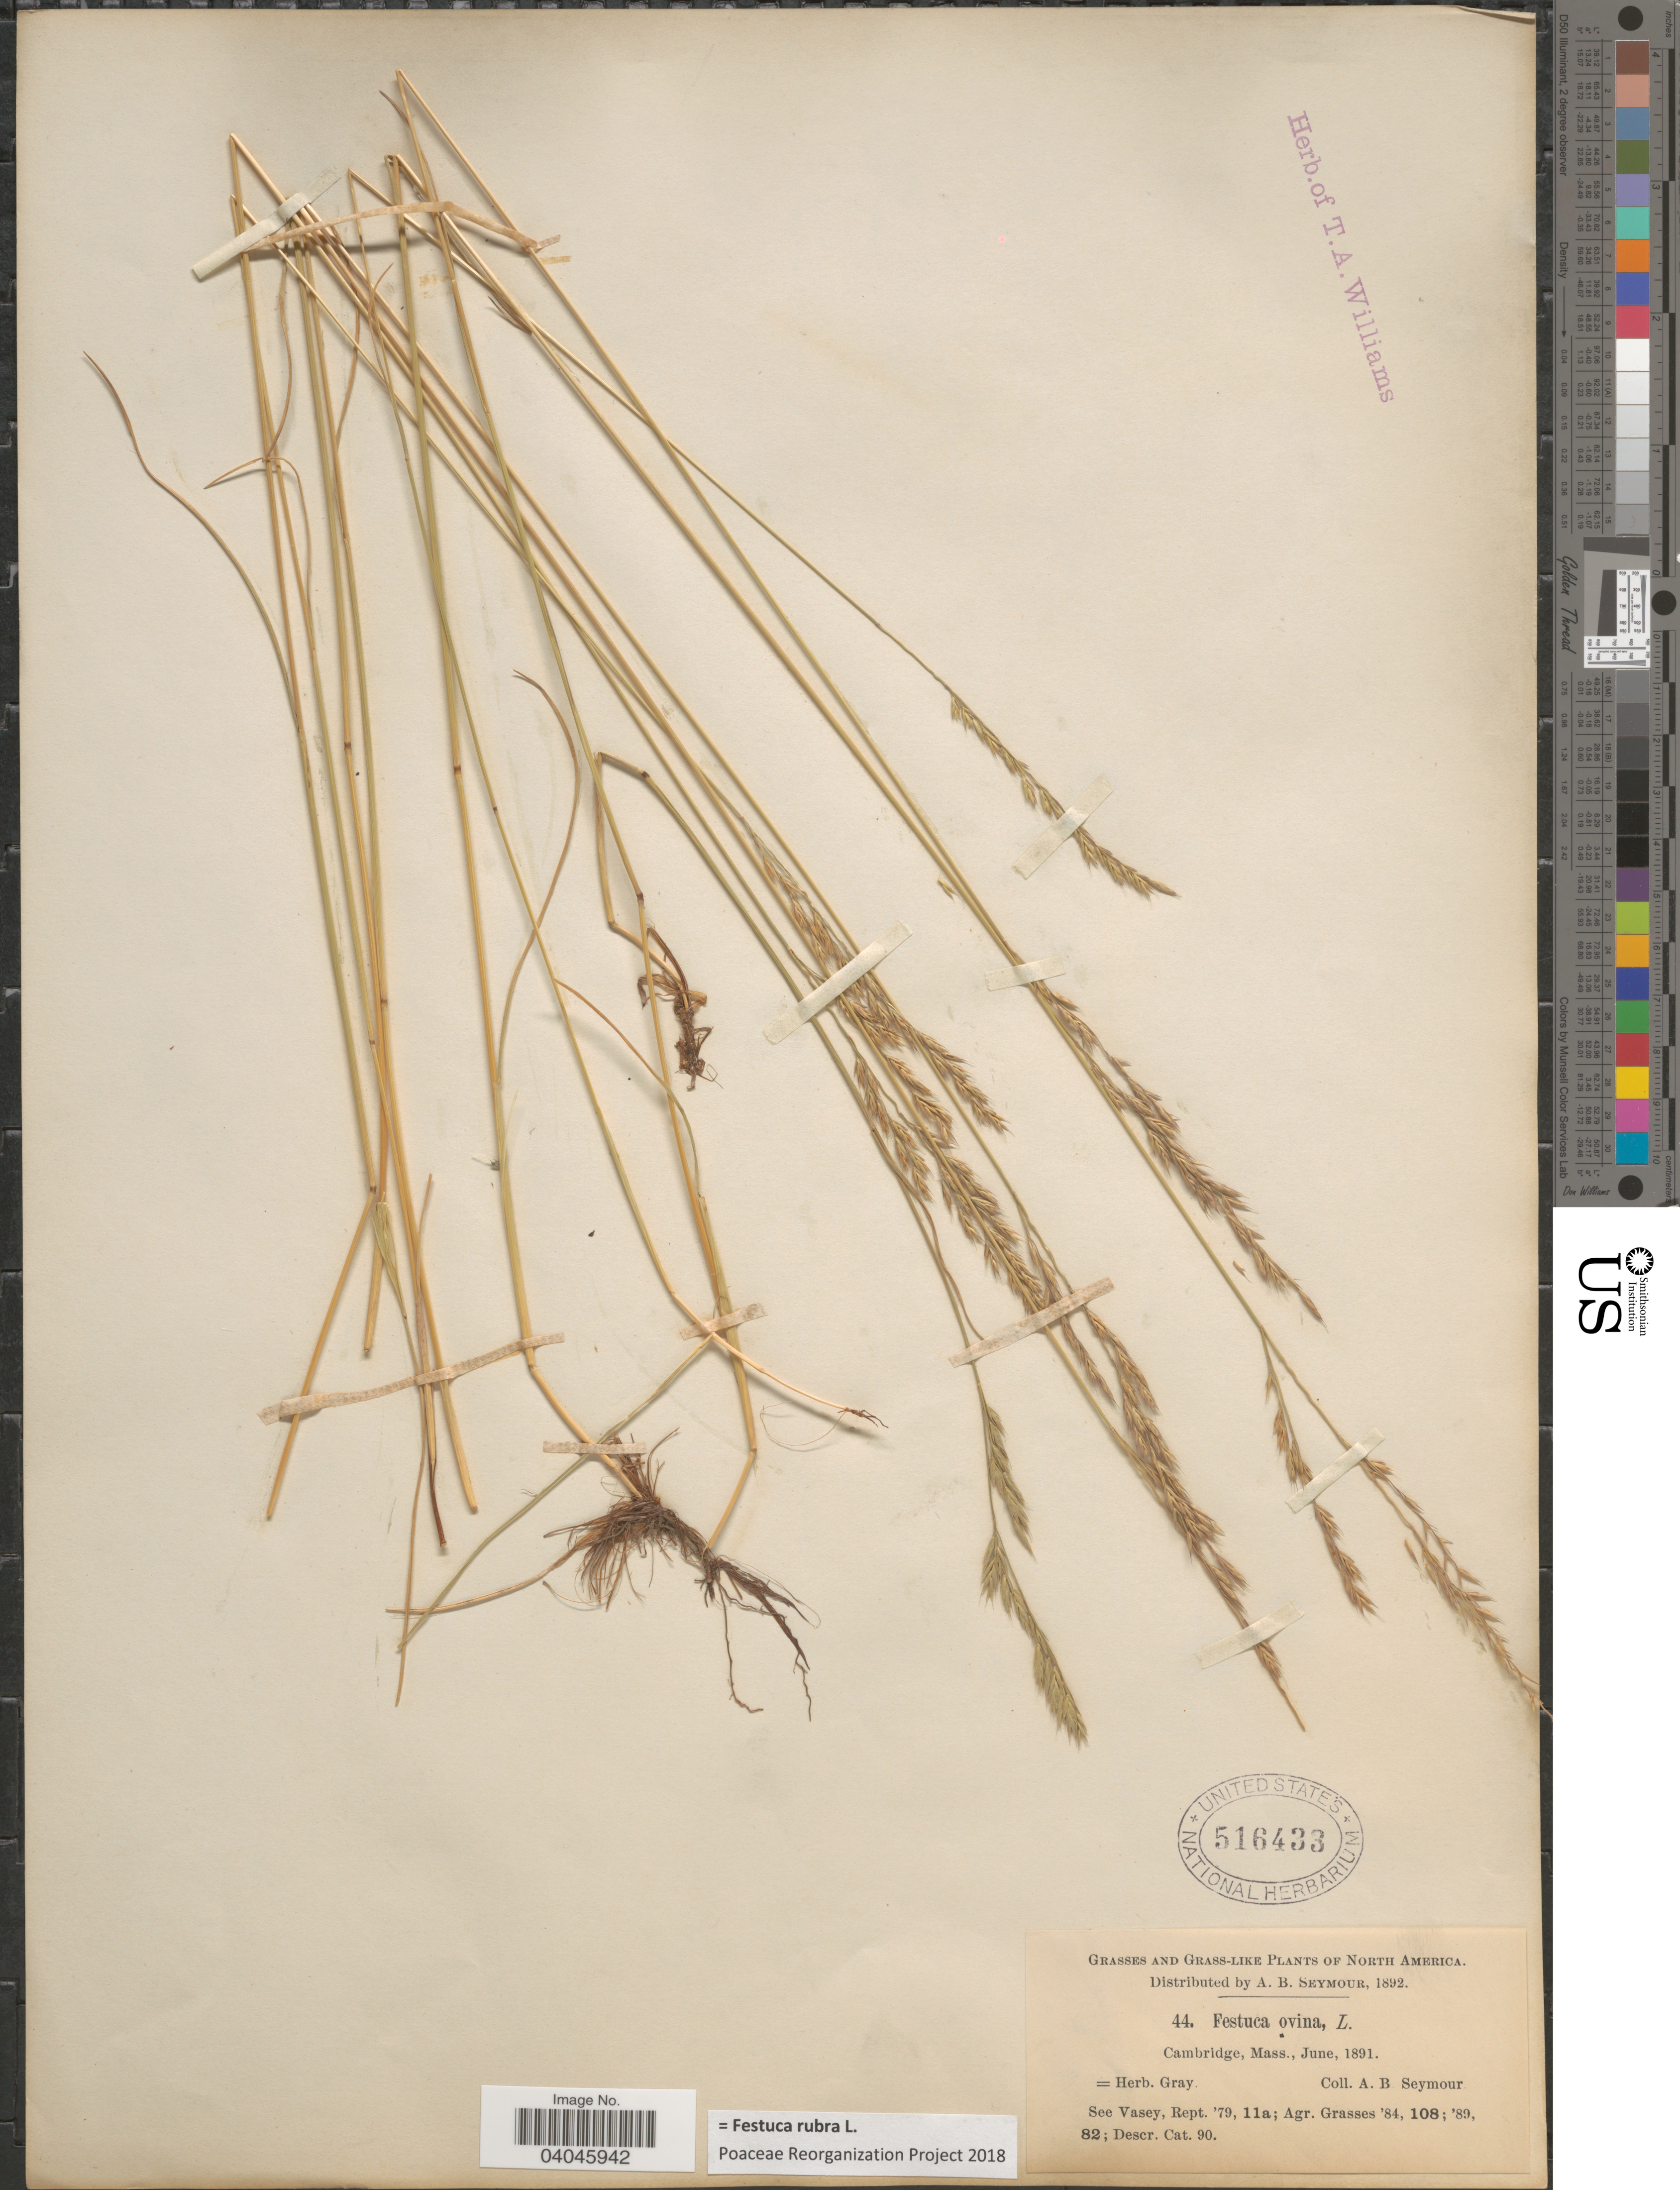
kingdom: Plantae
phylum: Tracheophyta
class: Liliopsida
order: Poales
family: Poaceae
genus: Festuca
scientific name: Festuca rubra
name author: L.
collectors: A. Seymour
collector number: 44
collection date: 1891-06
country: United States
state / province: Massachusetts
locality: Cambridge.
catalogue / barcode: US 516433